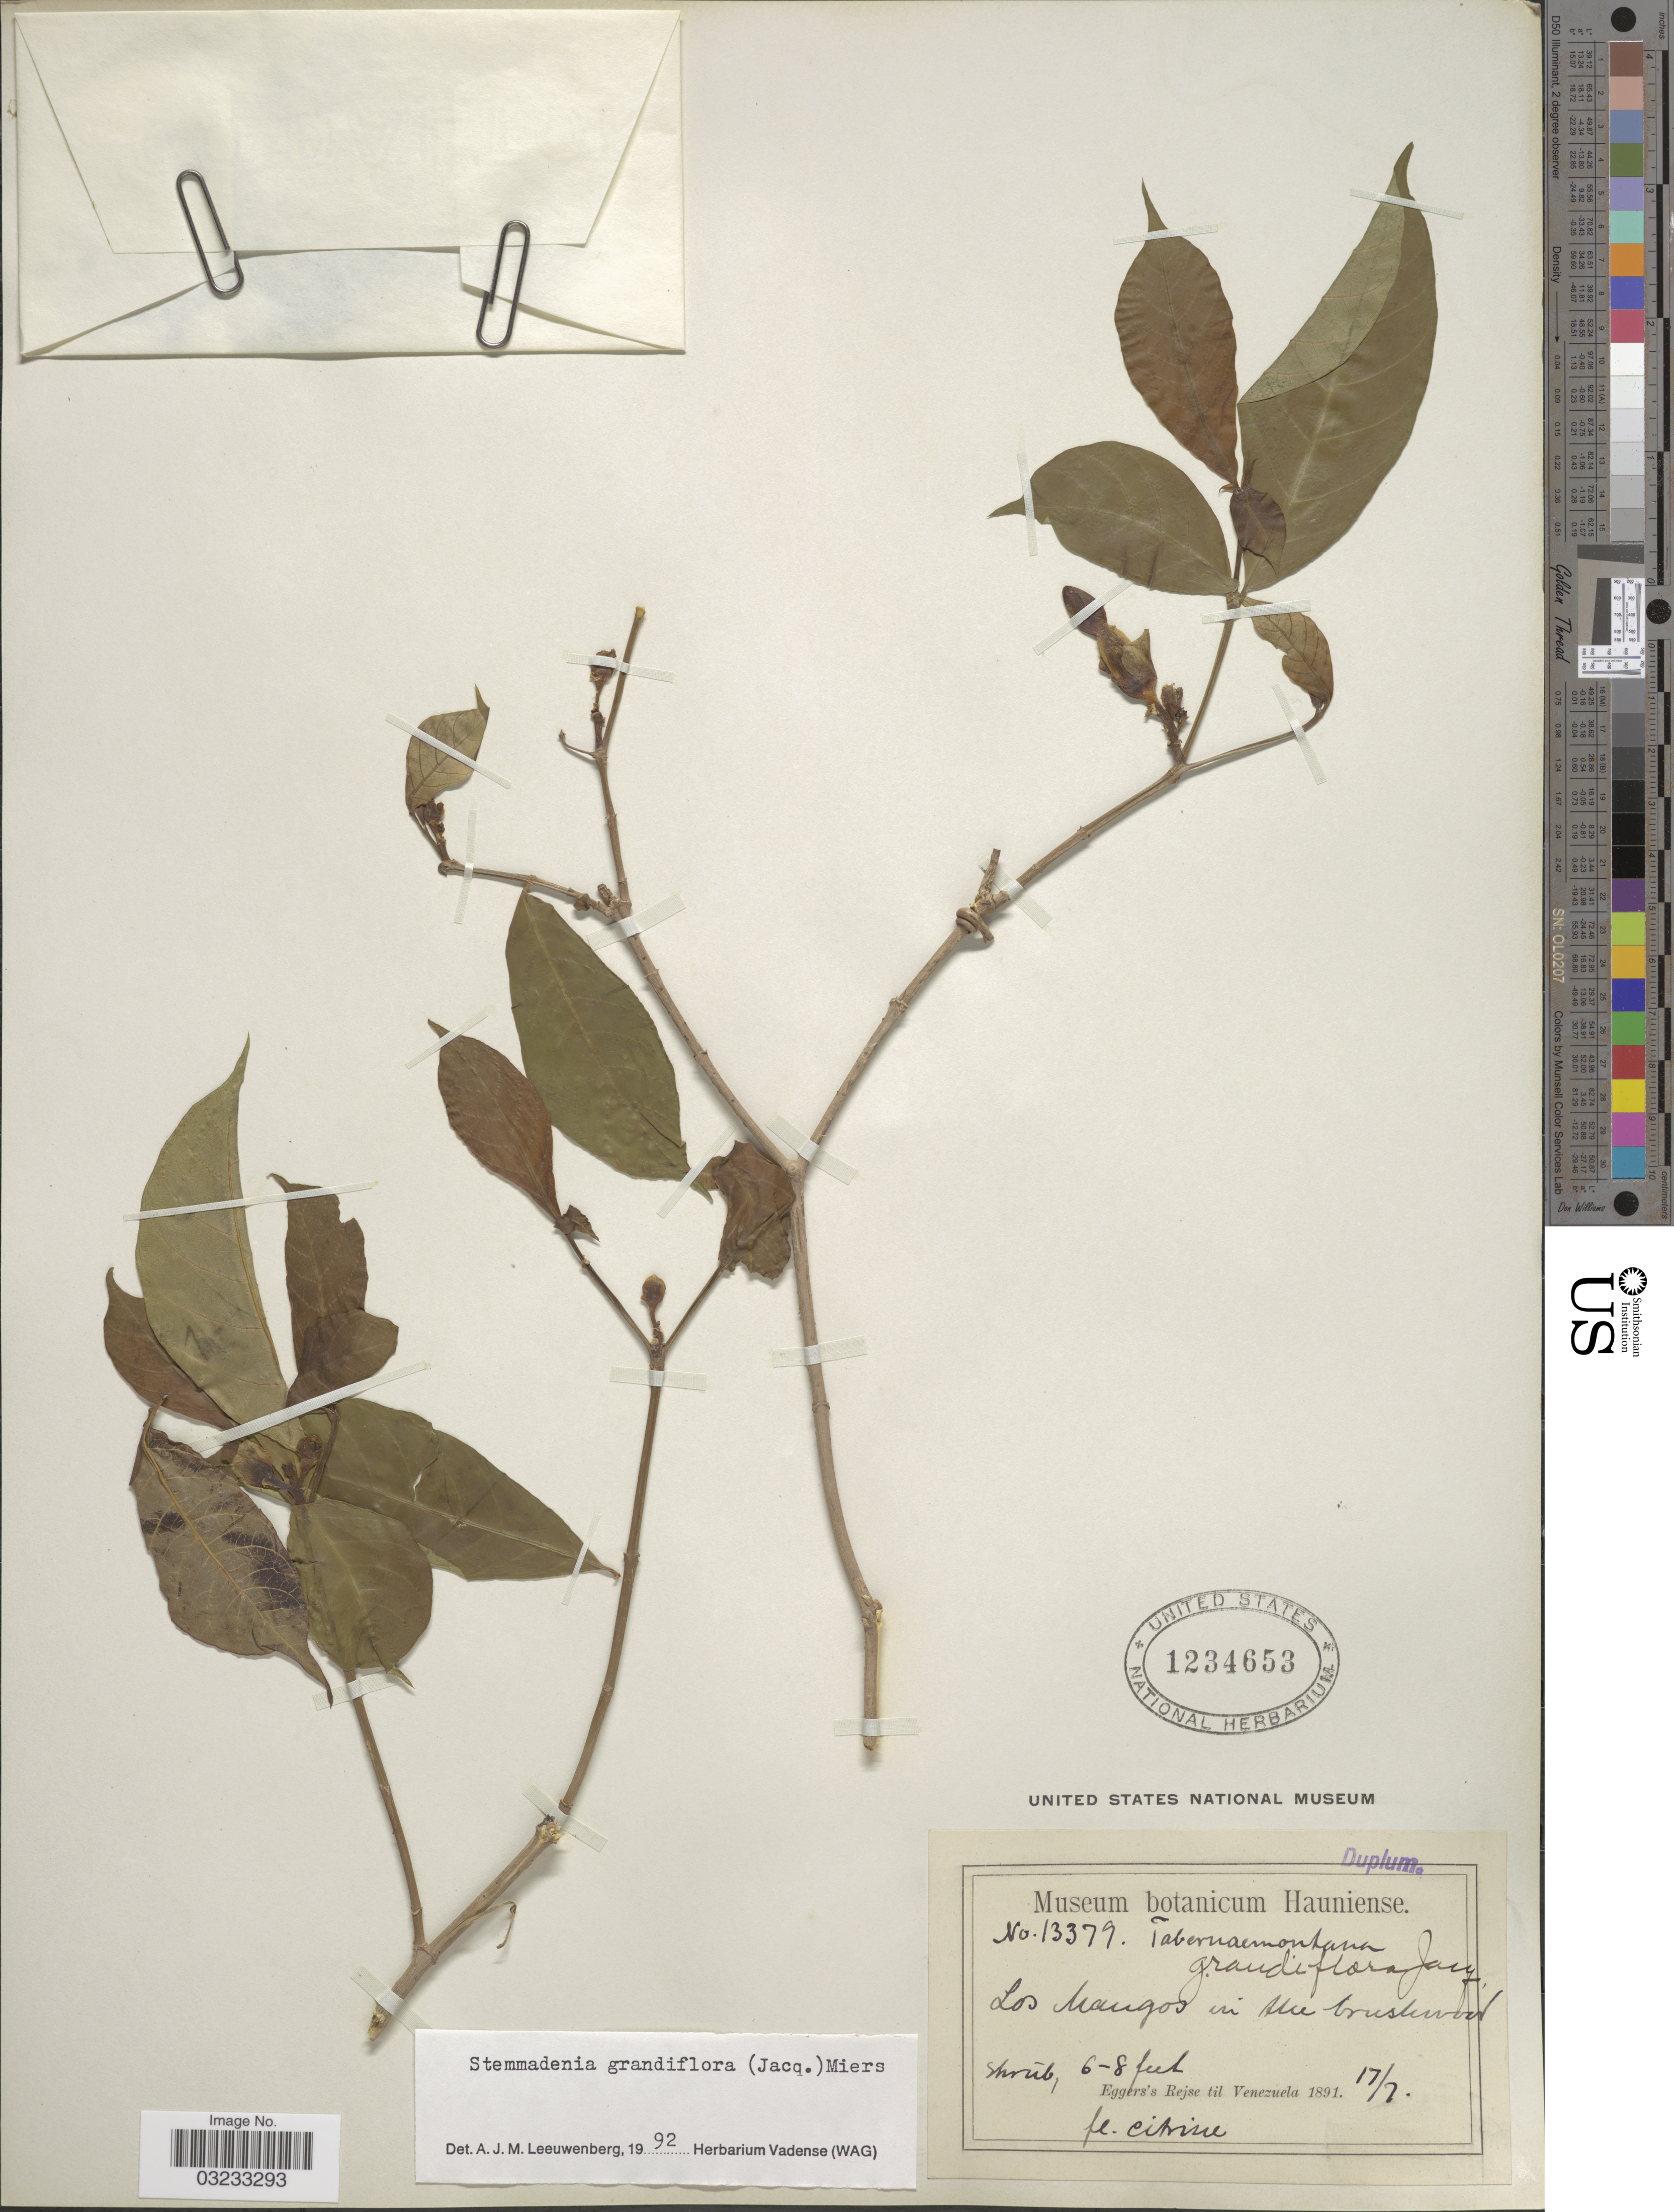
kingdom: Plantae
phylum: Tracheophyta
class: Magnoliopsida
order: Gentianales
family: Apocynaceae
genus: Stemmadenia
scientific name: Stemmadenia grandiflora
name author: (Jacq.) Miers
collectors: -. Eggers & Rejse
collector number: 13379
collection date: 1891-07-17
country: Venezuela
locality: Los Mangos.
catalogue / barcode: US 1234653